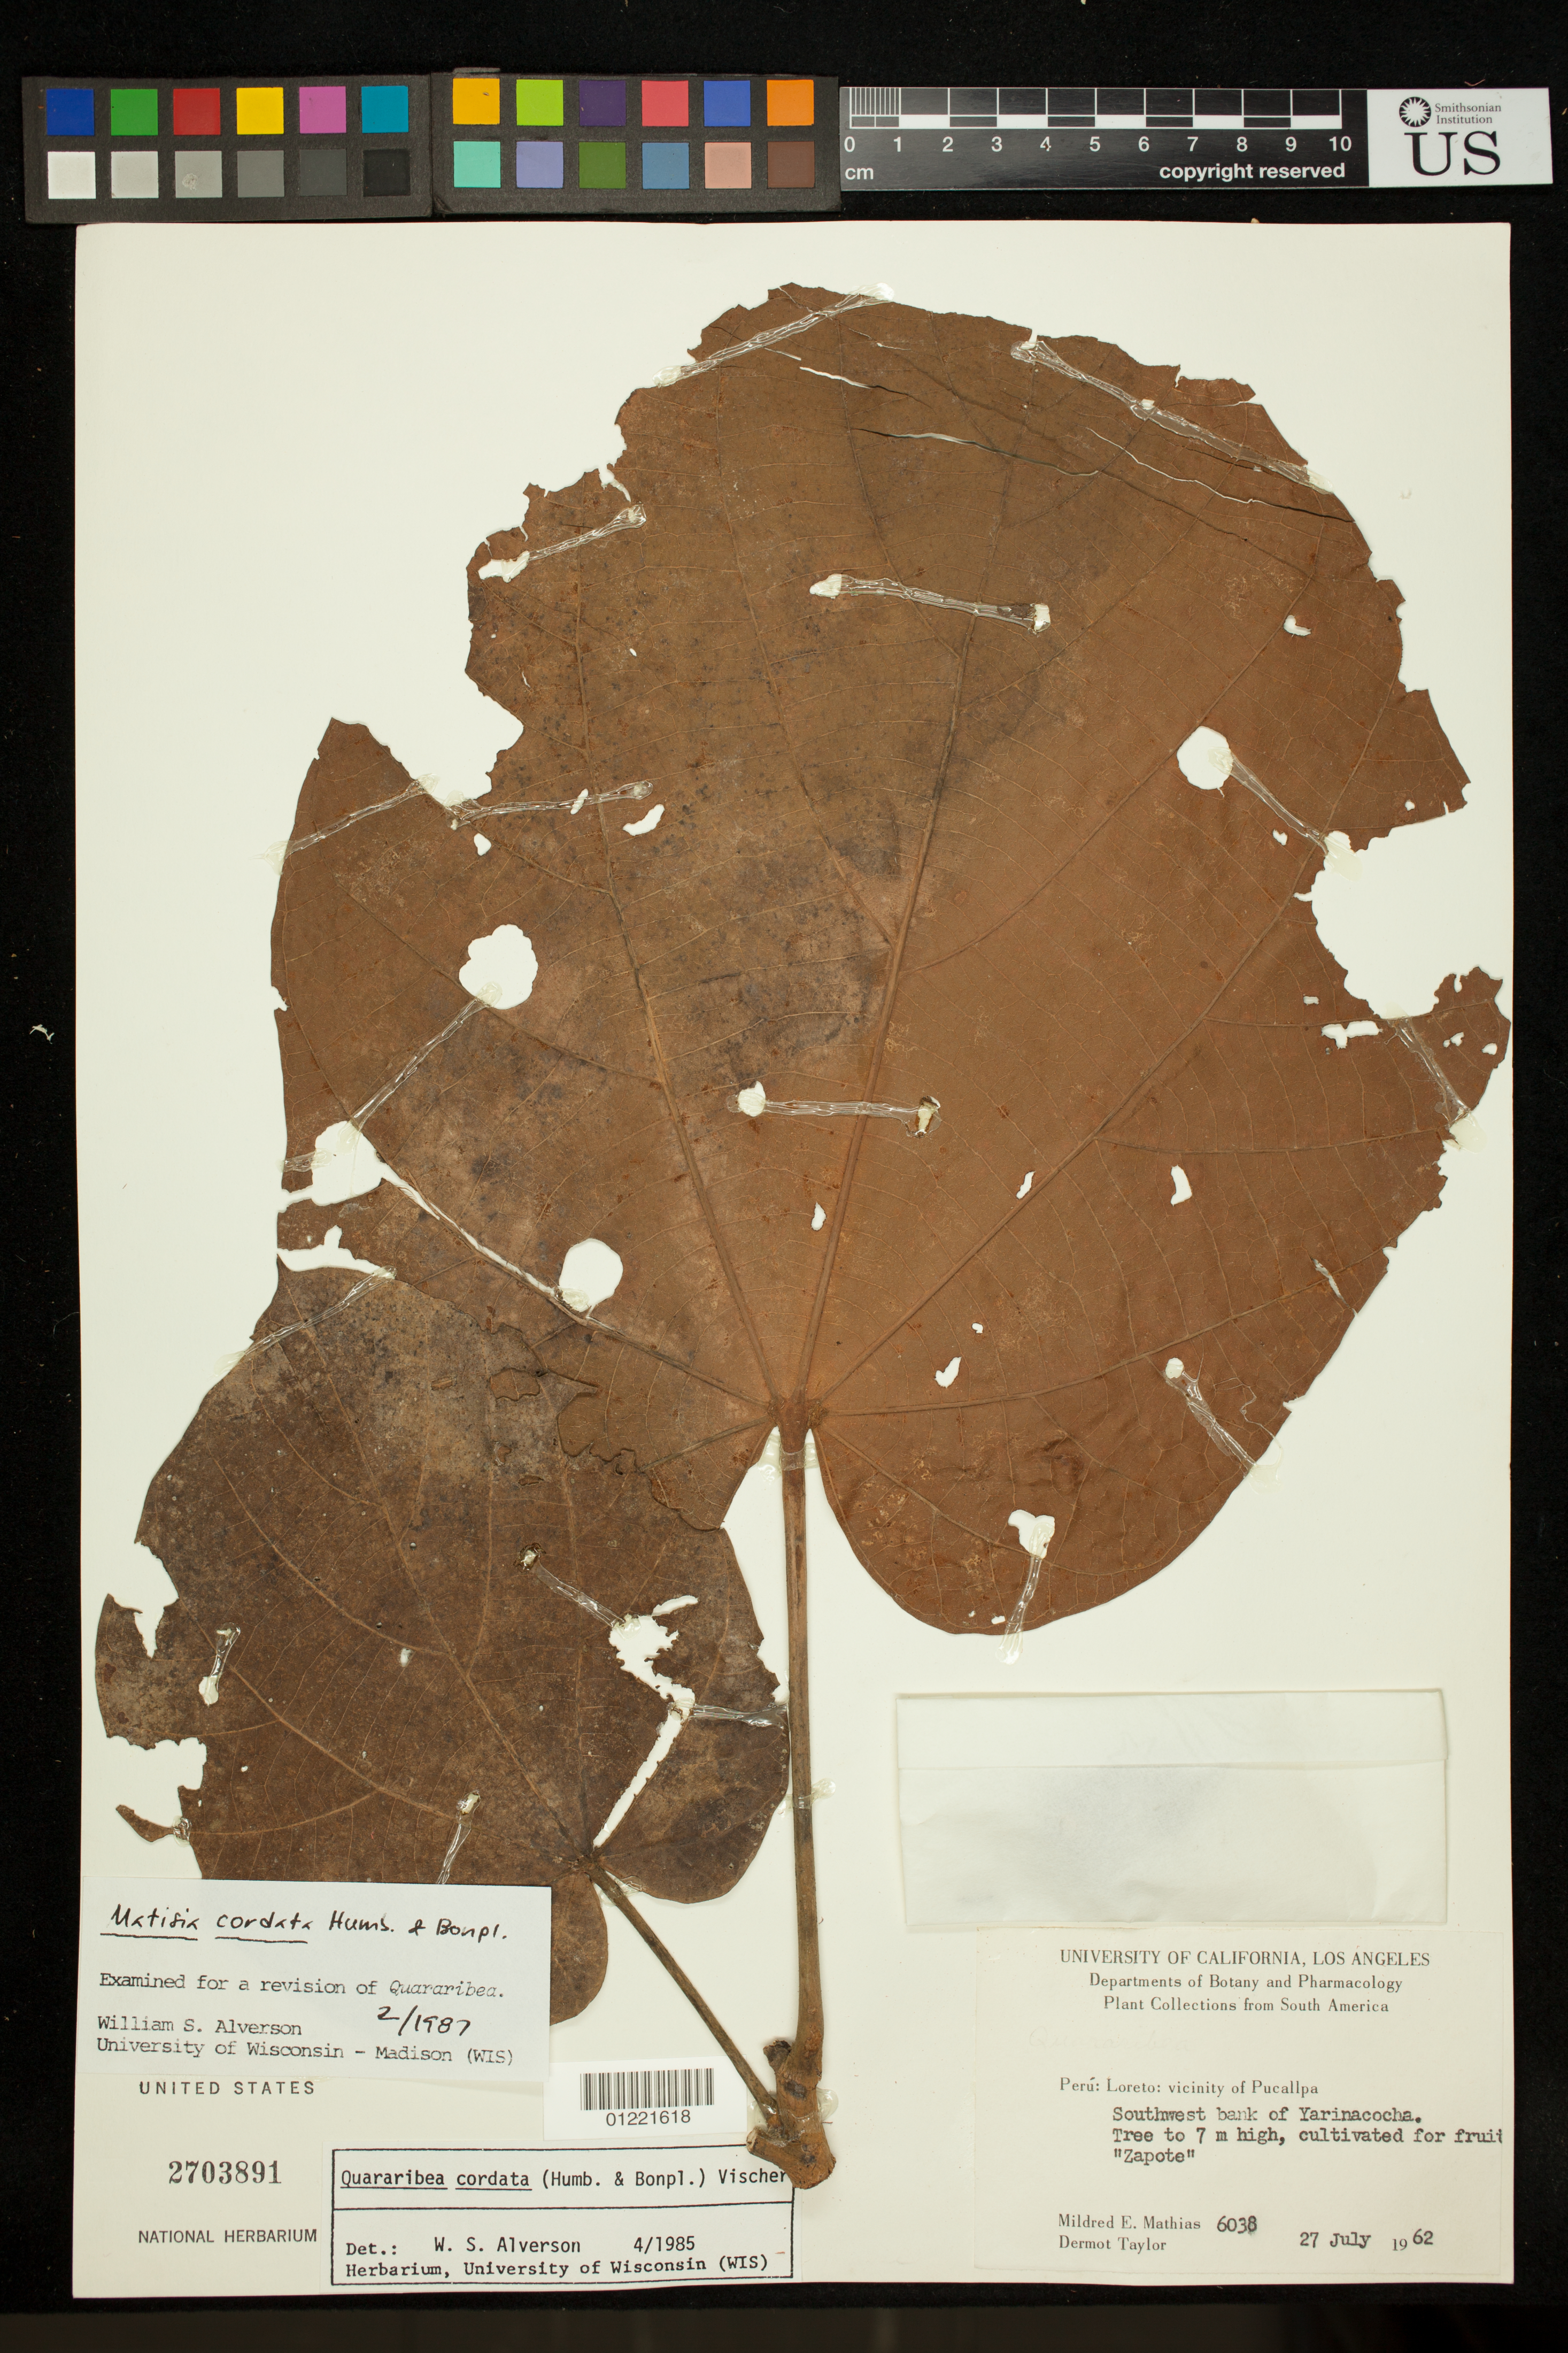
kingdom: Plantae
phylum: Tracheophyta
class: Magnoliopsida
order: Malvales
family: Malvaceae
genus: Matisia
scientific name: Matisia cordata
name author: Humb. & Bonpl.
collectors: M. E. Mathias & D. Taylor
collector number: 6038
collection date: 1962-07-27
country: Peru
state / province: Loreto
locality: Vicinity of Pucallpa. Southwest bank of Yarinacocha.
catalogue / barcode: US 2703891